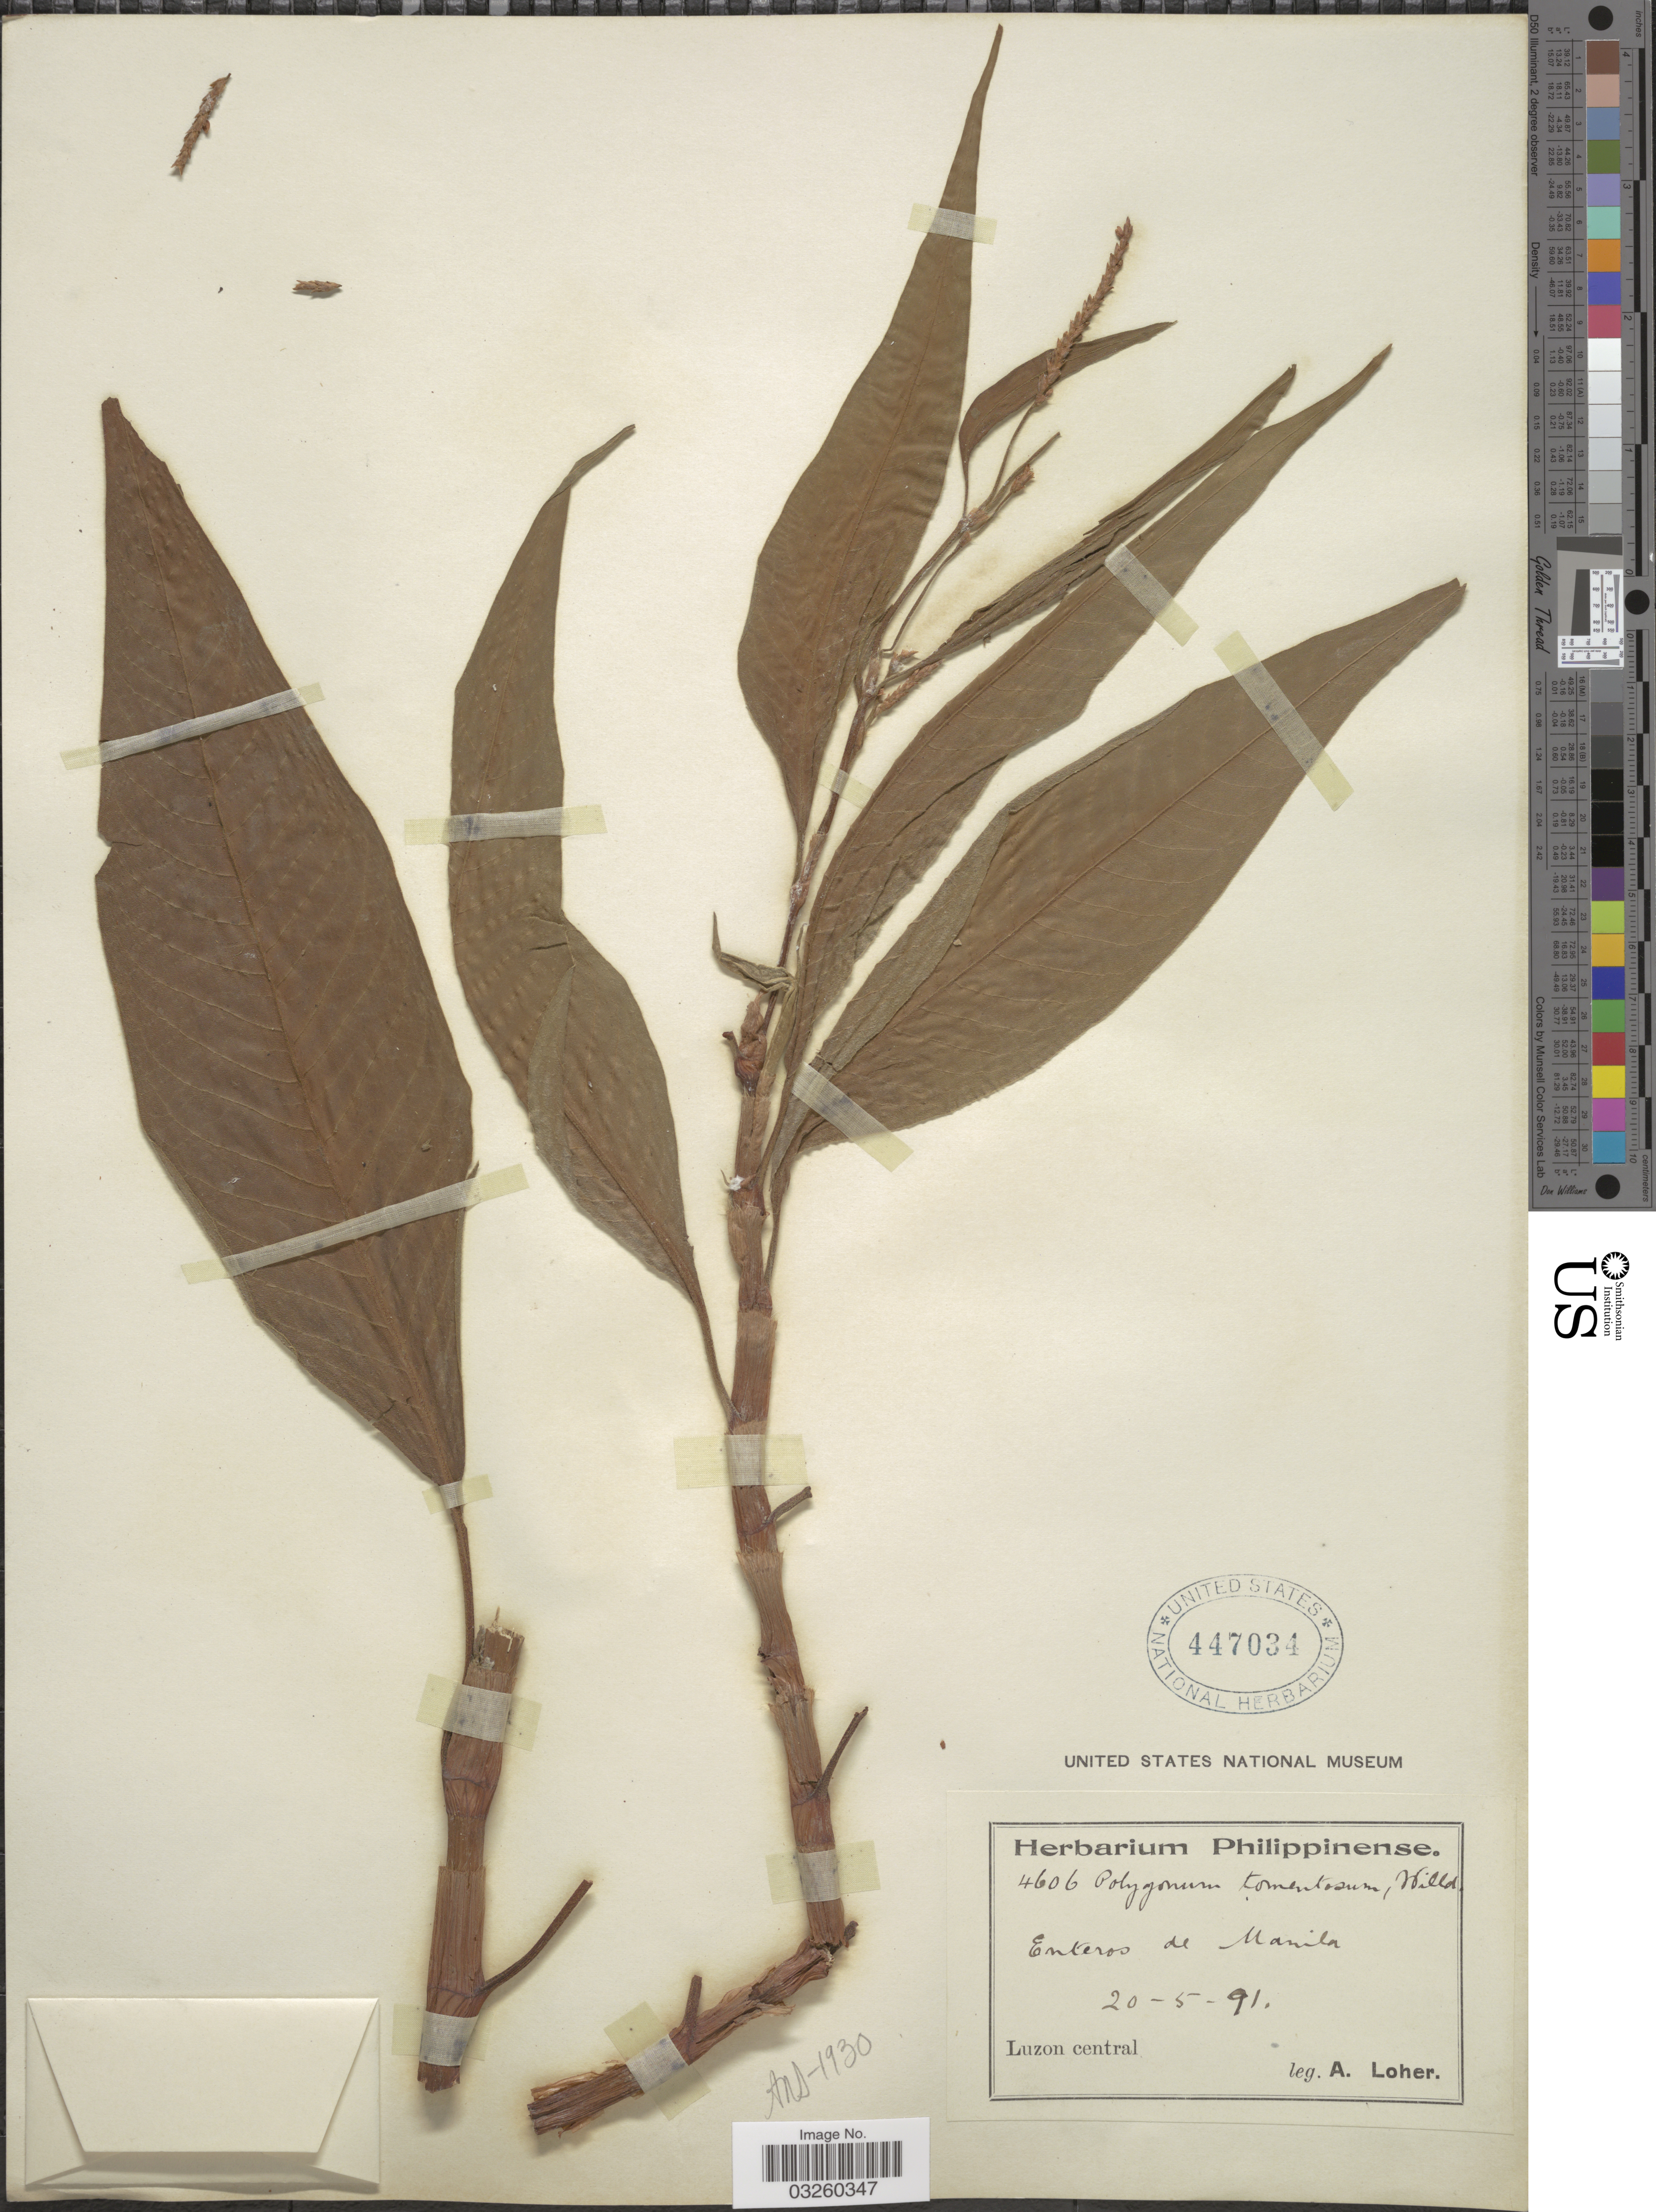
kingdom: Plantae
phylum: Tracheophyta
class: Magnoliopsida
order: Caryophyllales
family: Polygonaceae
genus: Polygonum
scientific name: Polygonum tomentosum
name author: Willd.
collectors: A. Loher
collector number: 4606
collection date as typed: Transcribed d/m/y: 20/5/91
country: Philippines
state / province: Central Luzon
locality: Enteros de Manila. Luzon central.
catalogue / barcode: US 447034